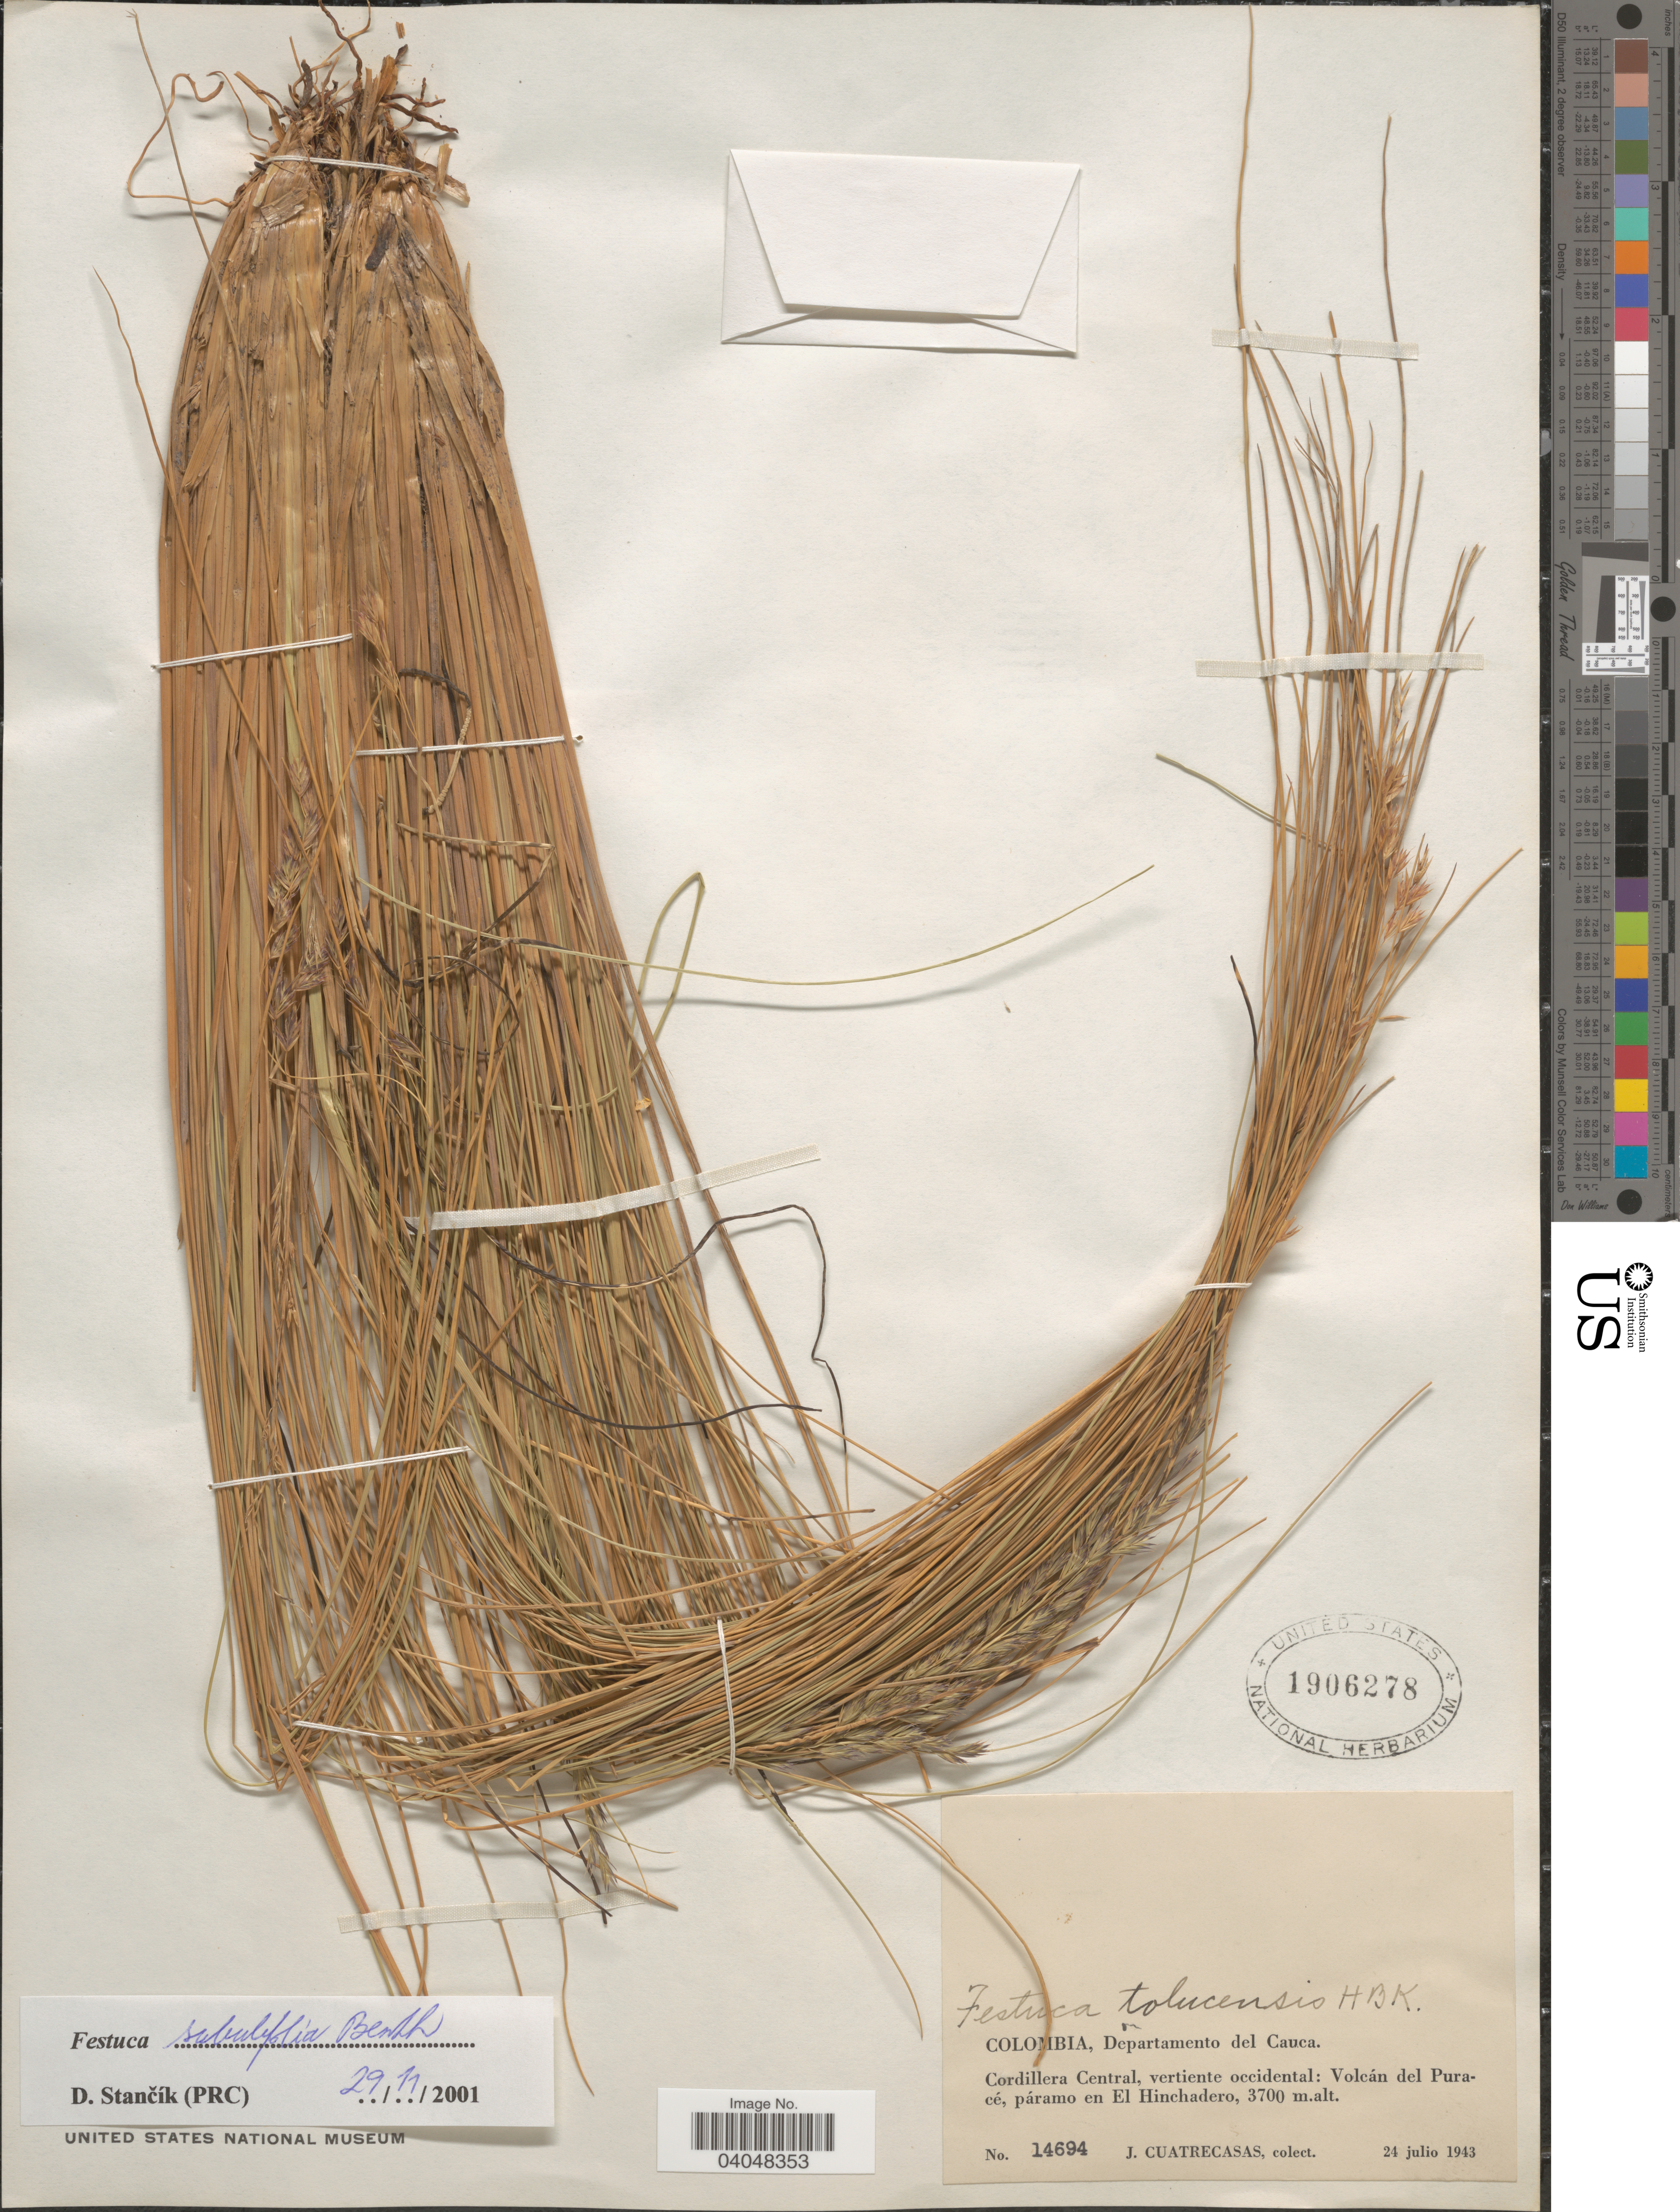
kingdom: Plantae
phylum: Tracheophyta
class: Liliopsida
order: Poales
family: Poaceae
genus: Festuca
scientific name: Festuca subulifolia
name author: Benth.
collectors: J. Cuatrecasas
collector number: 14694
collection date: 1943-07-24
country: Colombia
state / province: Cauca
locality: Departamento del Cauca. Cordillera Central, vertiente occidental: Volcán del Puracé, páramo en El Hinchadero.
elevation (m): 3700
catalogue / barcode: US 1906278